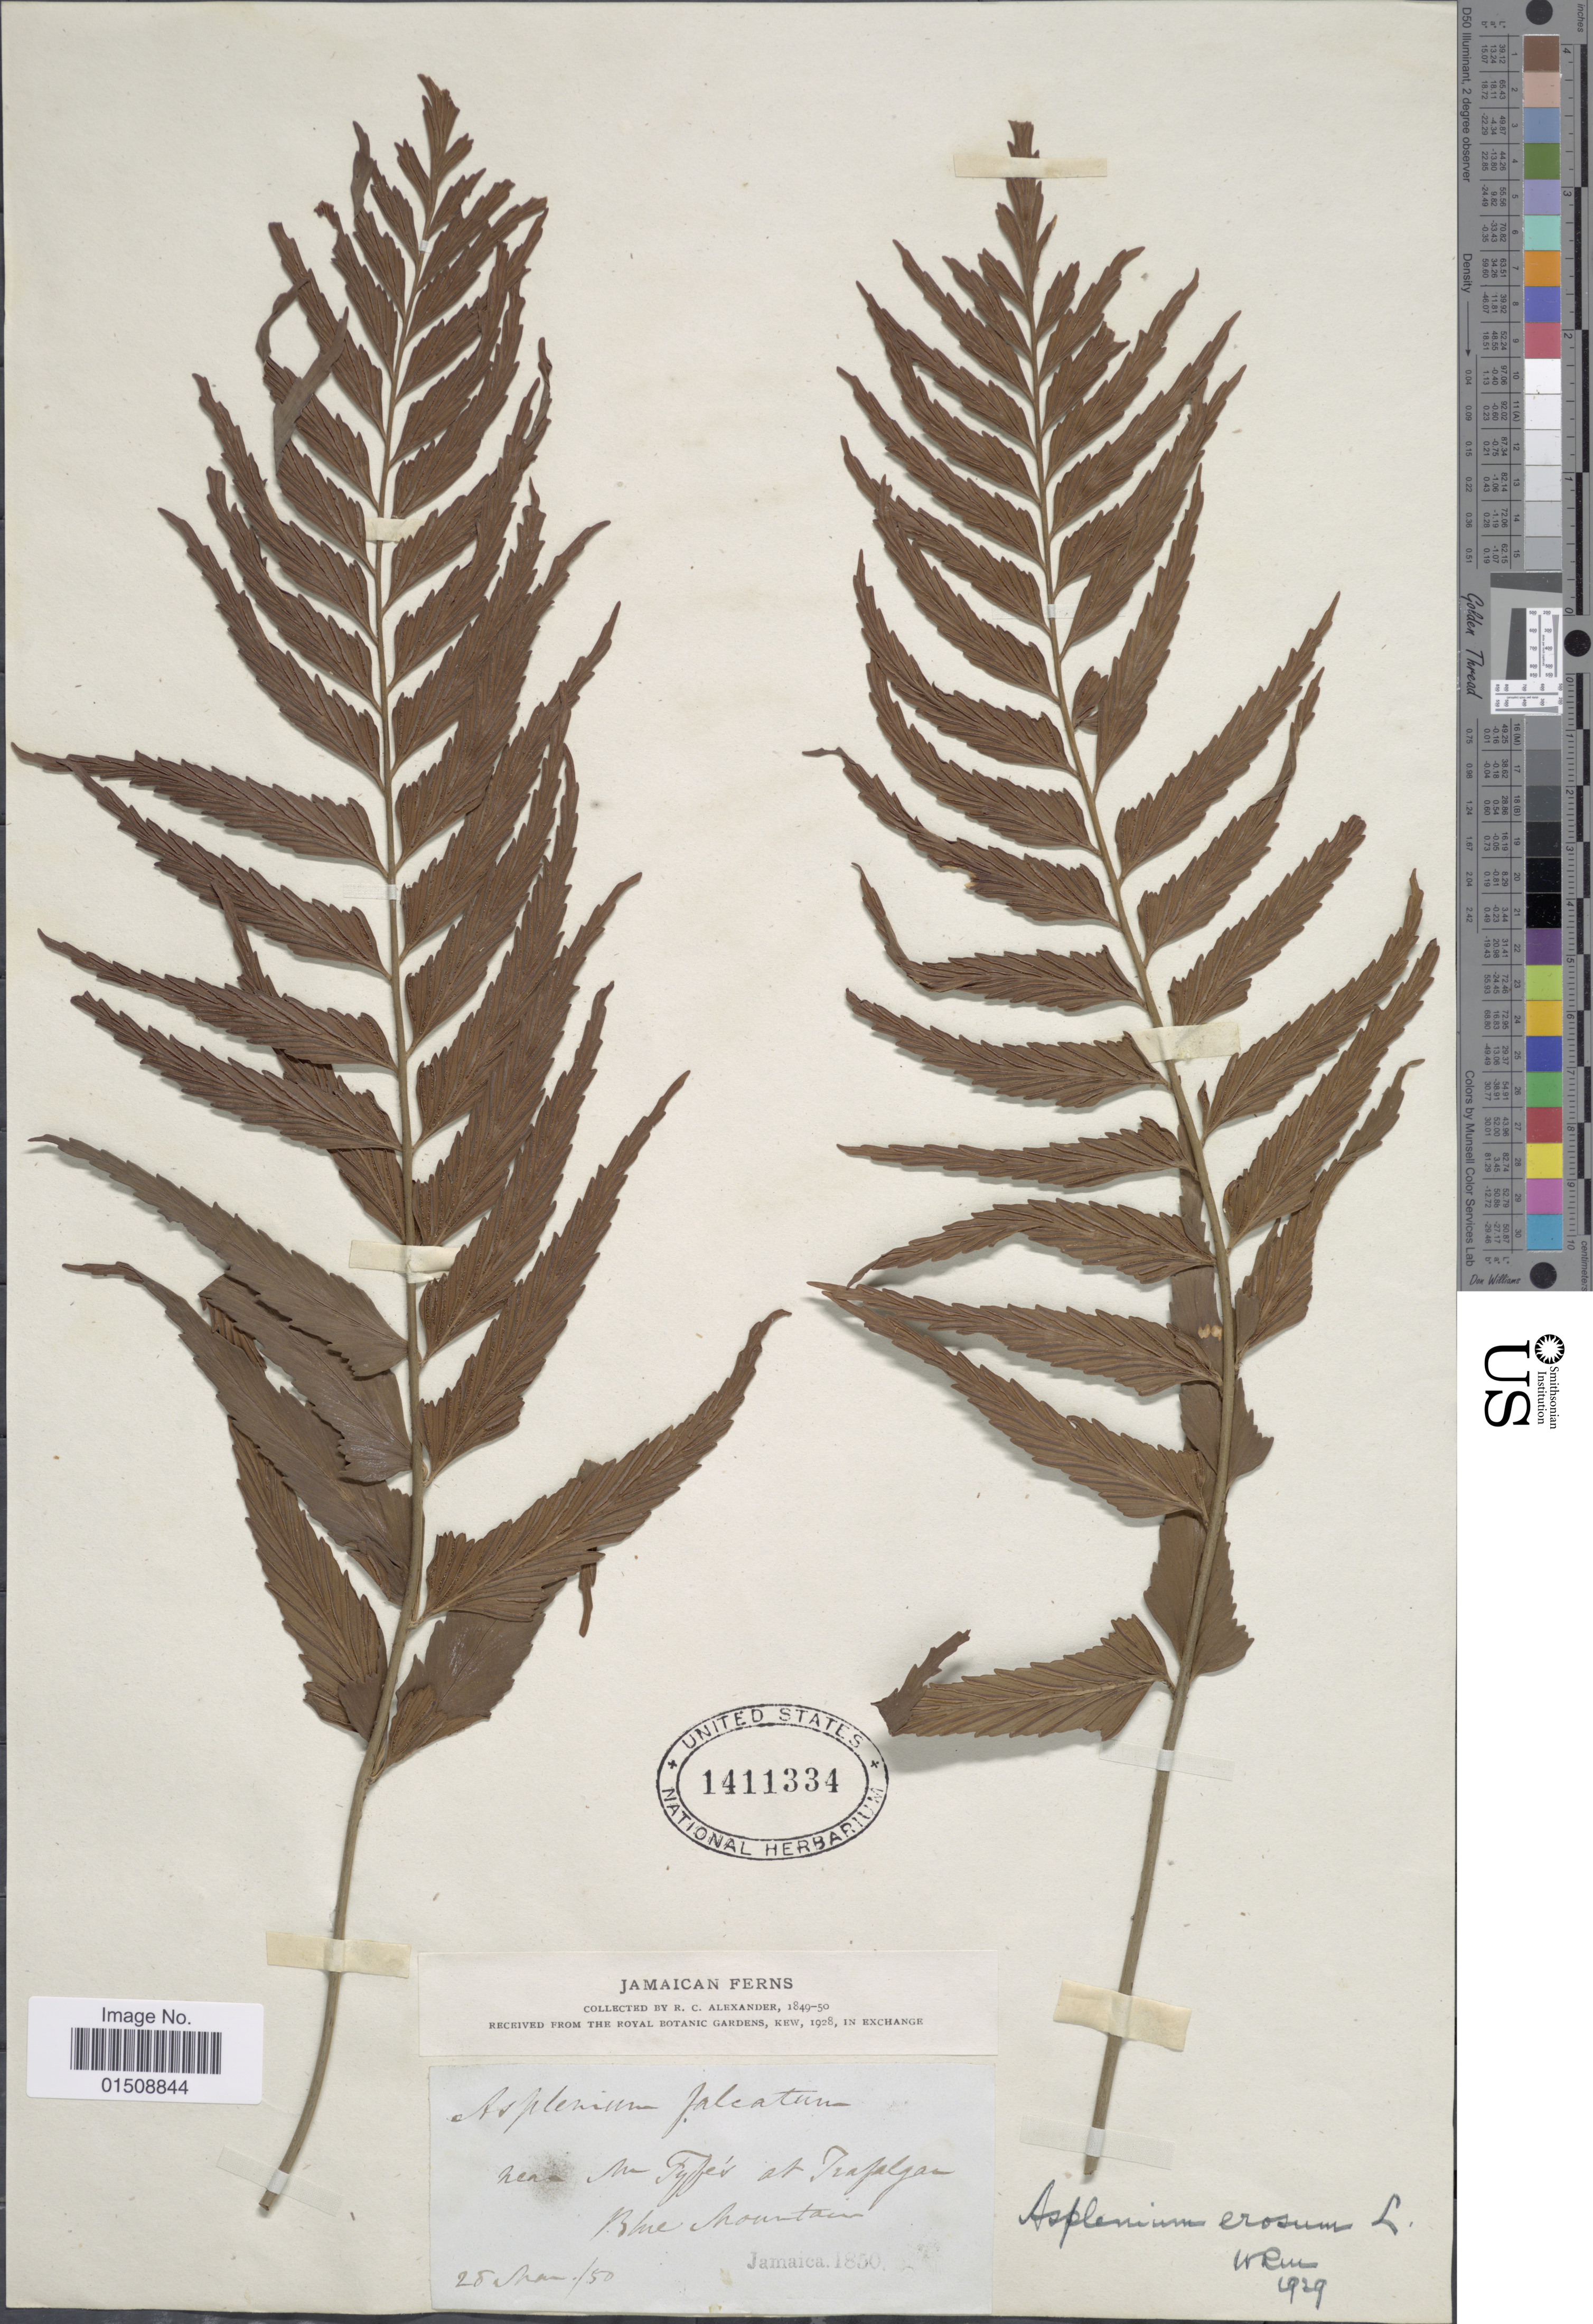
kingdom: Plantae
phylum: Tracheophyta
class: Polypodiopsida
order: Polypodiales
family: Aspleniaceae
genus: Asplenium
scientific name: Asplenium erosum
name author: L.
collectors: R. C. Alexander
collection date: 1950-03-28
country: Jamaica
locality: Near Mt. Tyffer at Trafalgar, Blue Mountain [interpreted]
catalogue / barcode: US 1411334